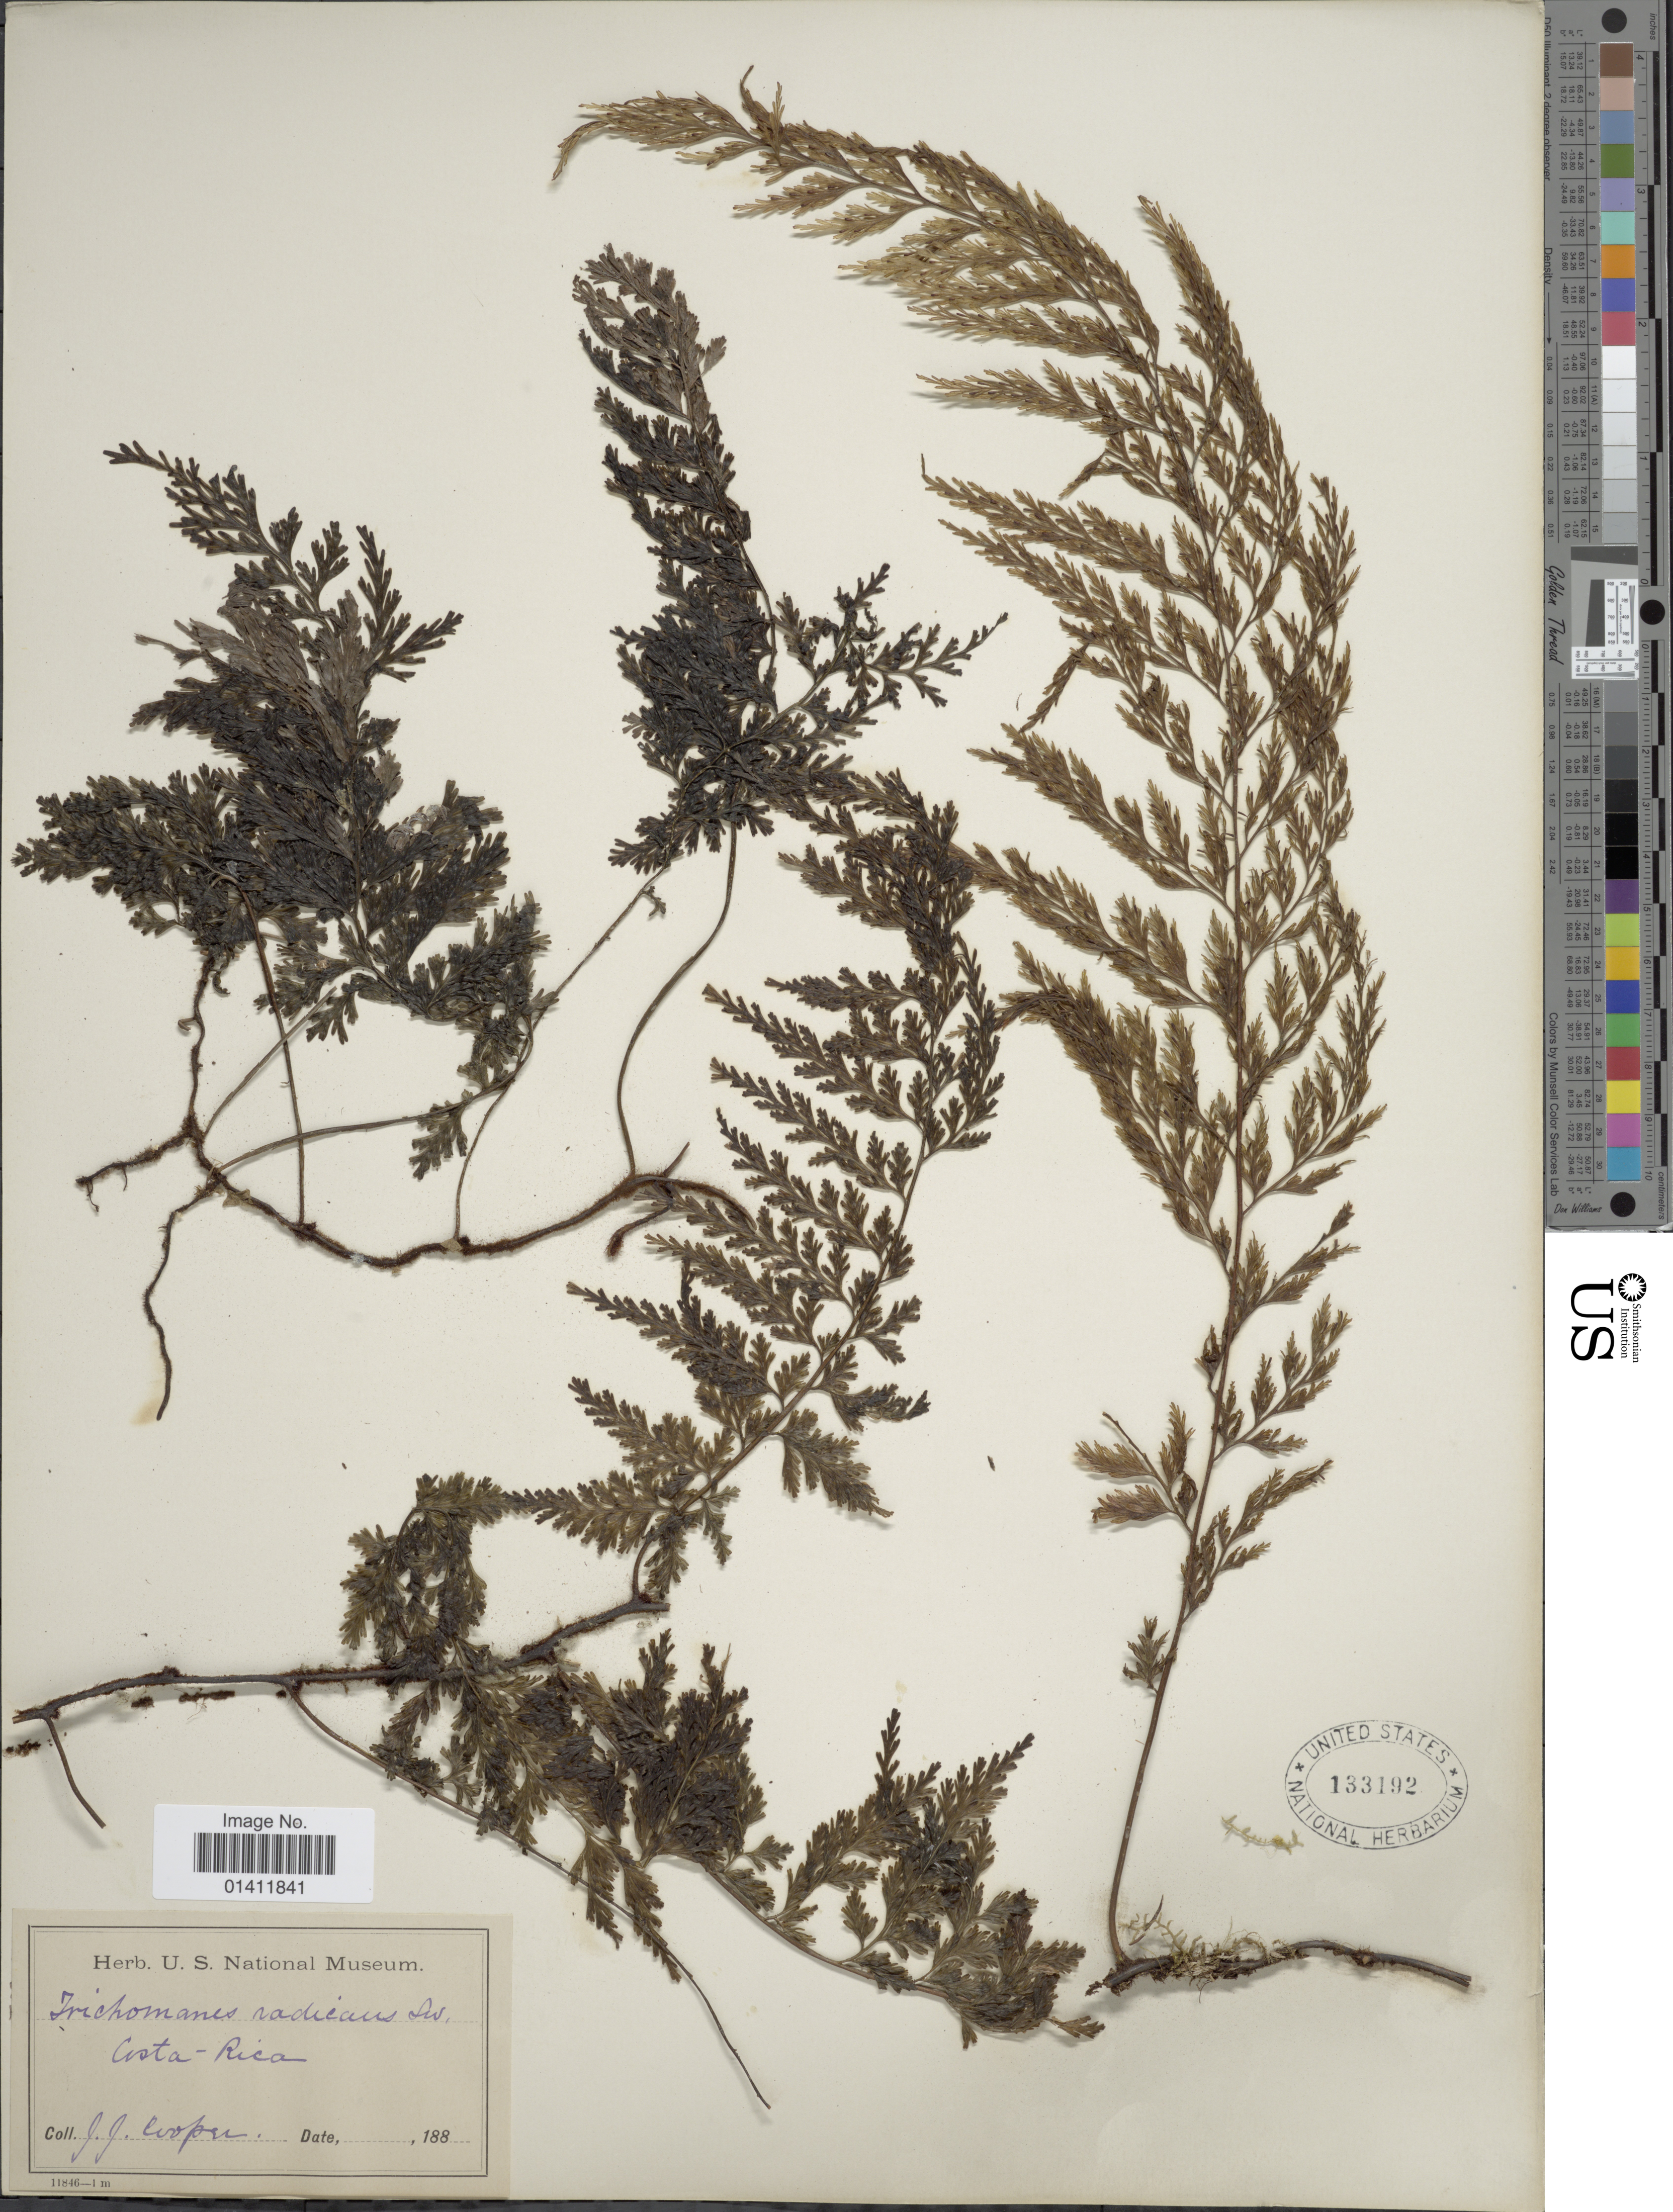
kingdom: Plantae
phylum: Tracheophyta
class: Polypodiopsida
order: Hymenophyllales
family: Hymenophyllaceae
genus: Vandenboschia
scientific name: Vandenboschia radicans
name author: (Sw.) Copel.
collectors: J. J. Cooper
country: Costa Rica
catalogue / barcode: US 133192